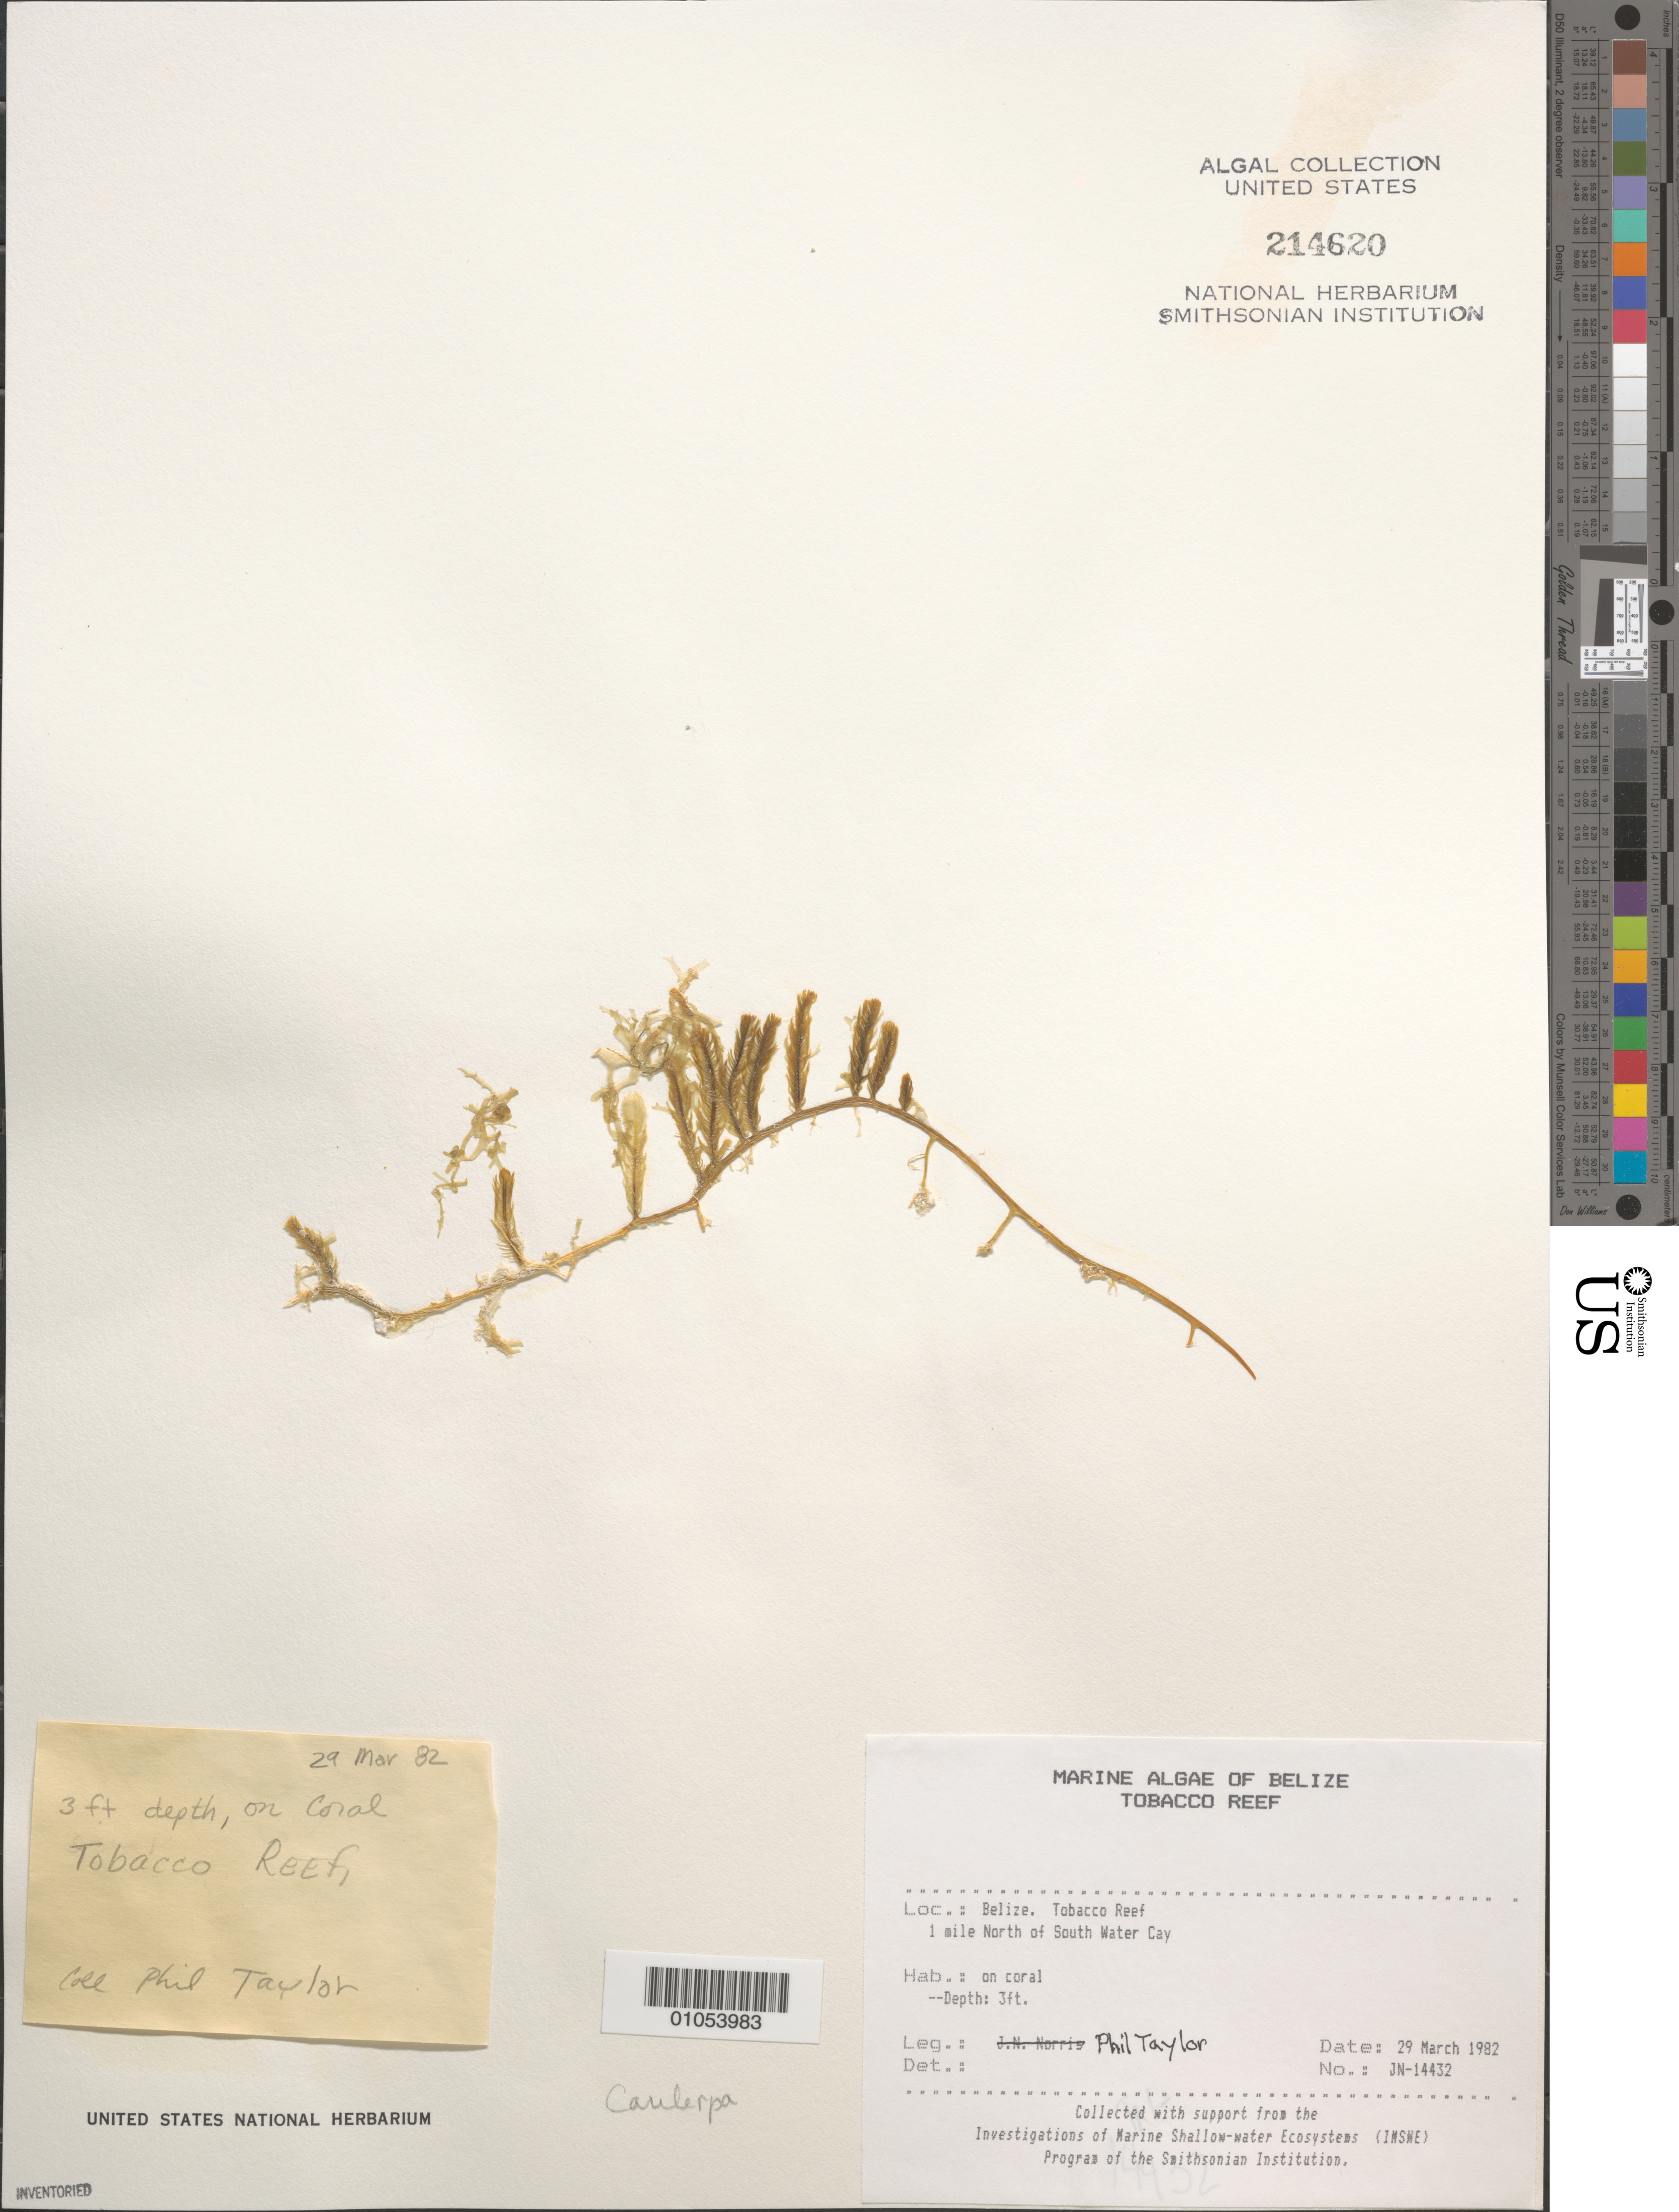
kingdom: Plantae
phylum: Chlorophyta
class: Ulvophyceae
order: Bryopsidales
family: Caulerpaceae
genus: Caulerpa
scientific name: Caulerpa sp.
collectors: P. R. Taylor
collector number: JN-14432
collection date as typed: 29 Mar 1982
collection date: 1982-03-29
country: Belize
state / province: Stann Creek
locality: Tobacco Reef, 1 mile north of South Water Cay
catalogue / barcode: US 214620